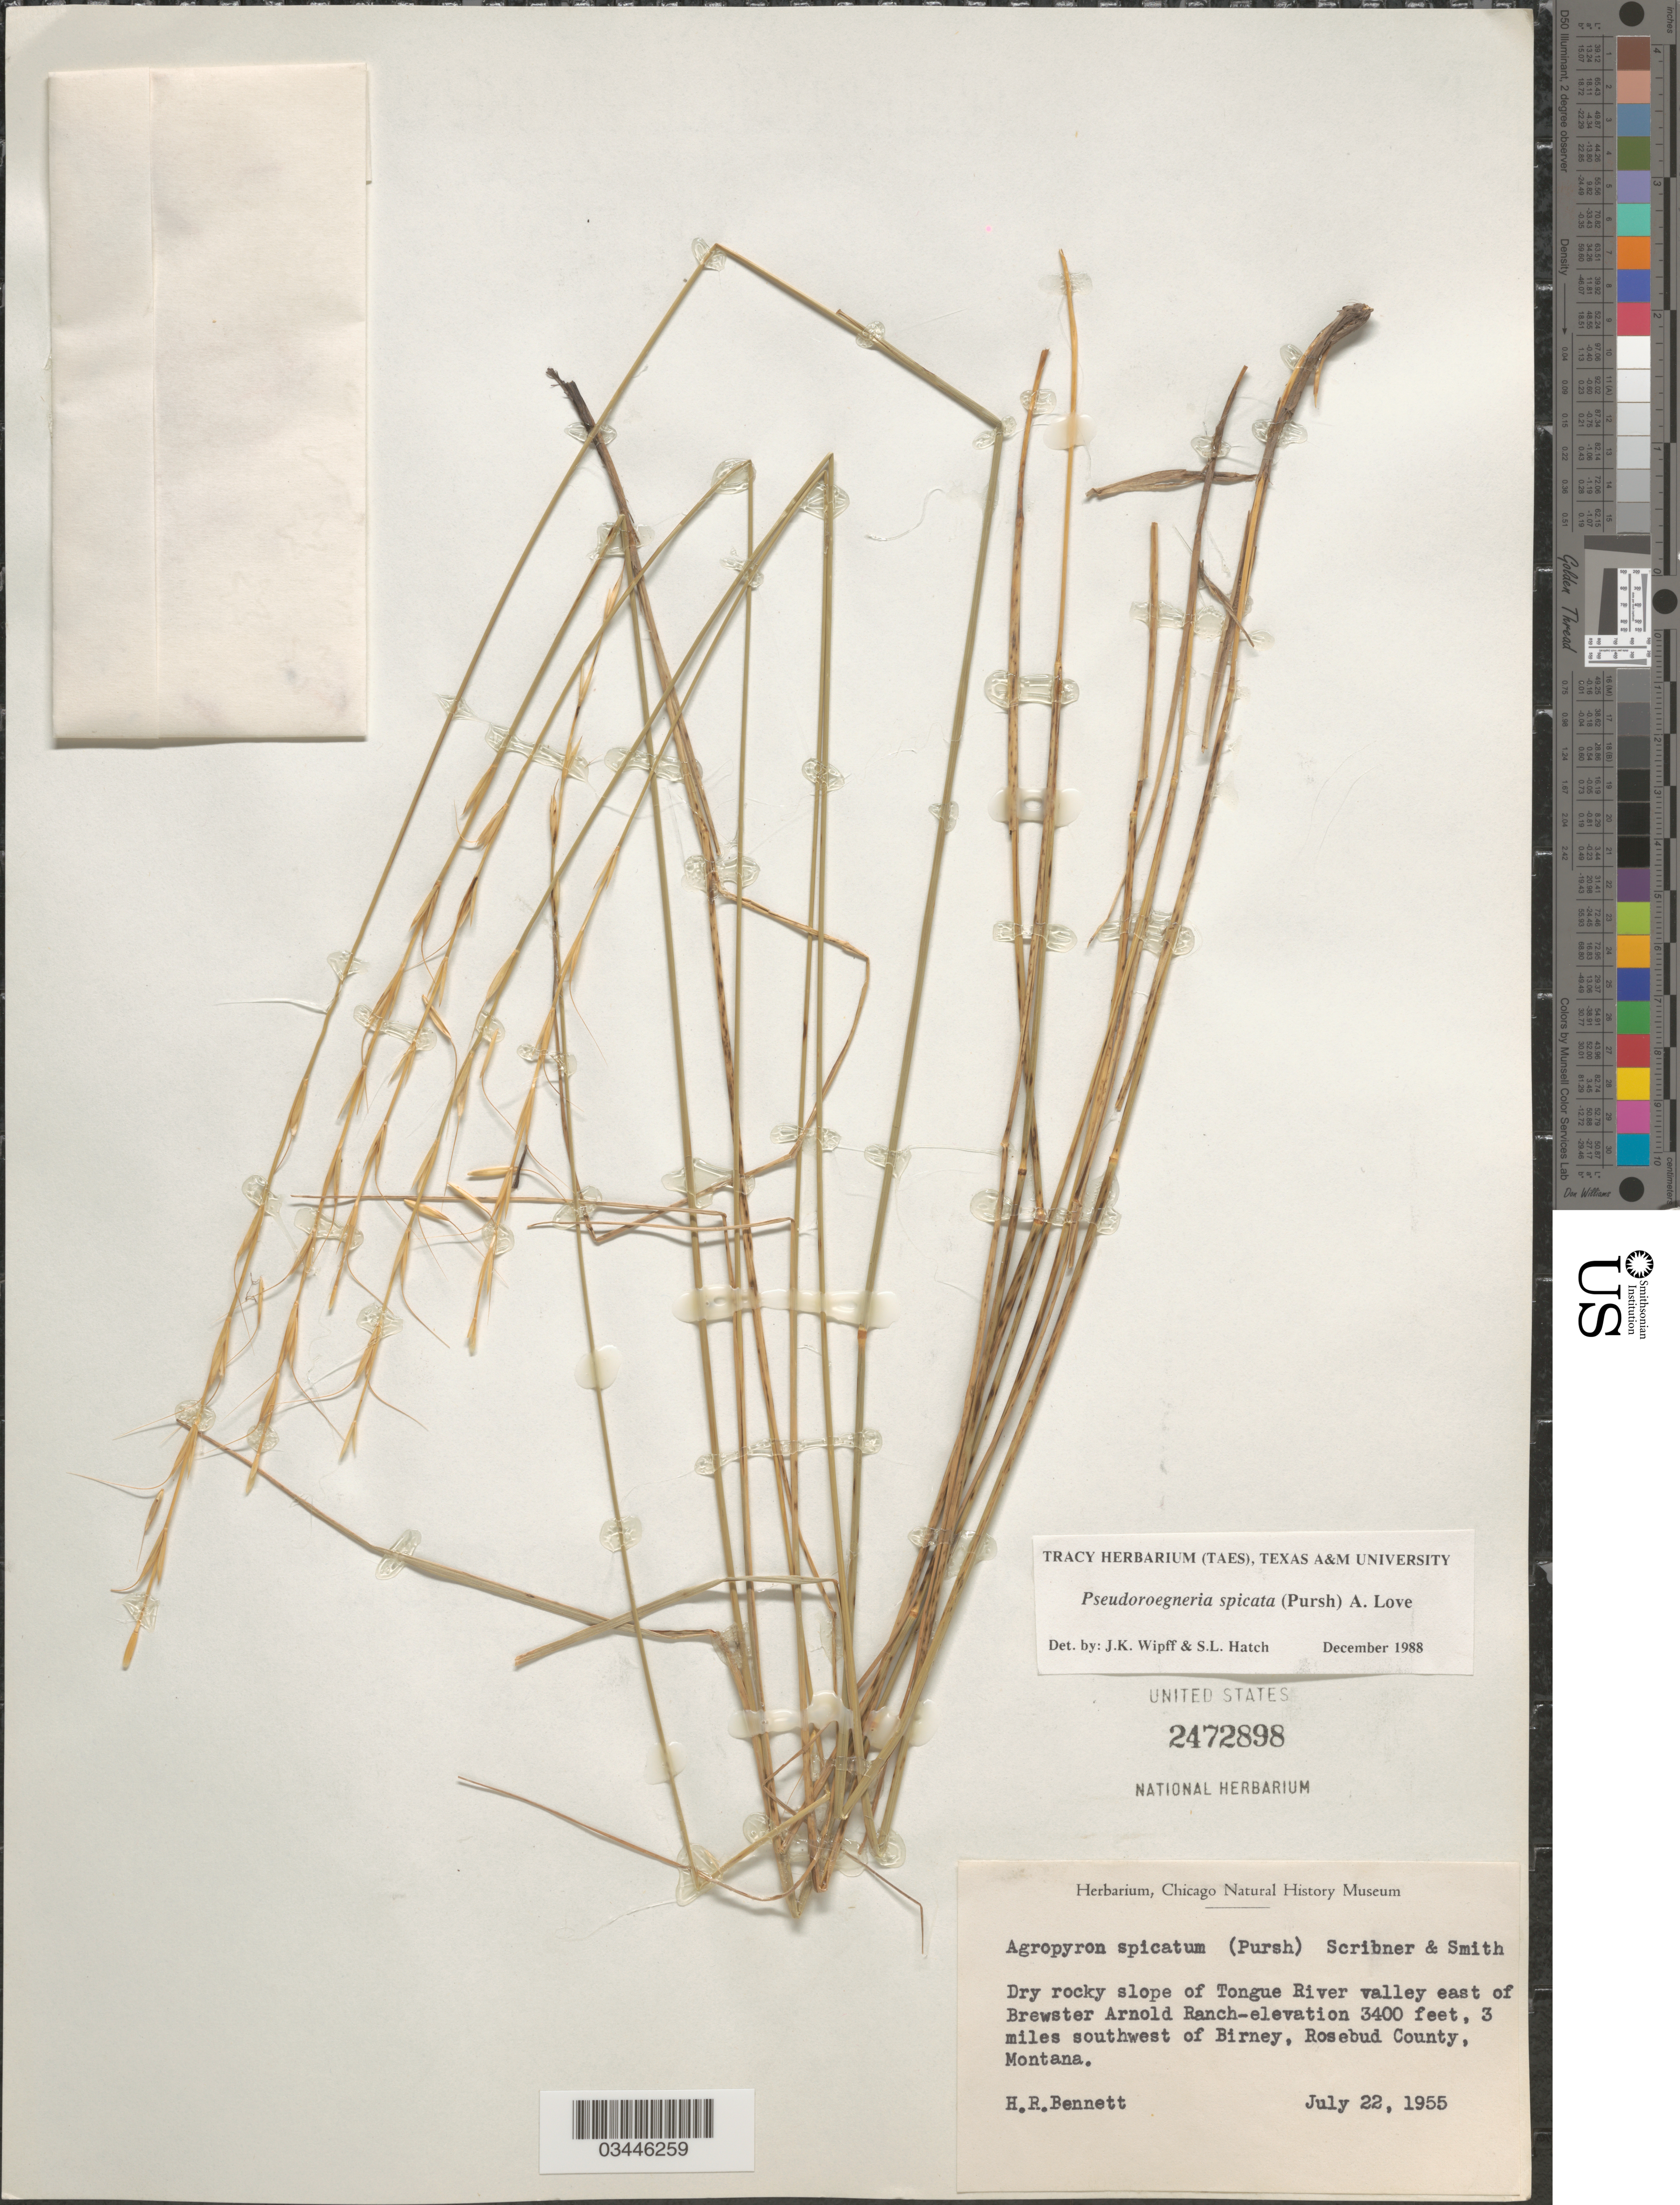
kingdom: Plantae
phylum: Tracheophyta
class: Liliopsida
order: Poales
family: Poaceae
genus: Pseudoroegneria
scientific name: Pseudoroegneria spicata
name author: (Pursh) Á. Löve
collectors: H. R. Bennett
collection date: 1955-07-22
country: United States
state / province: Montana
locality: Dry rocky slope of Tongue River valley east of Brewster Arnold Ranch, 3 miles southwest of Birney, Rosebud County.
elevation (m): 1036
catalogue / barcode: US 2472898